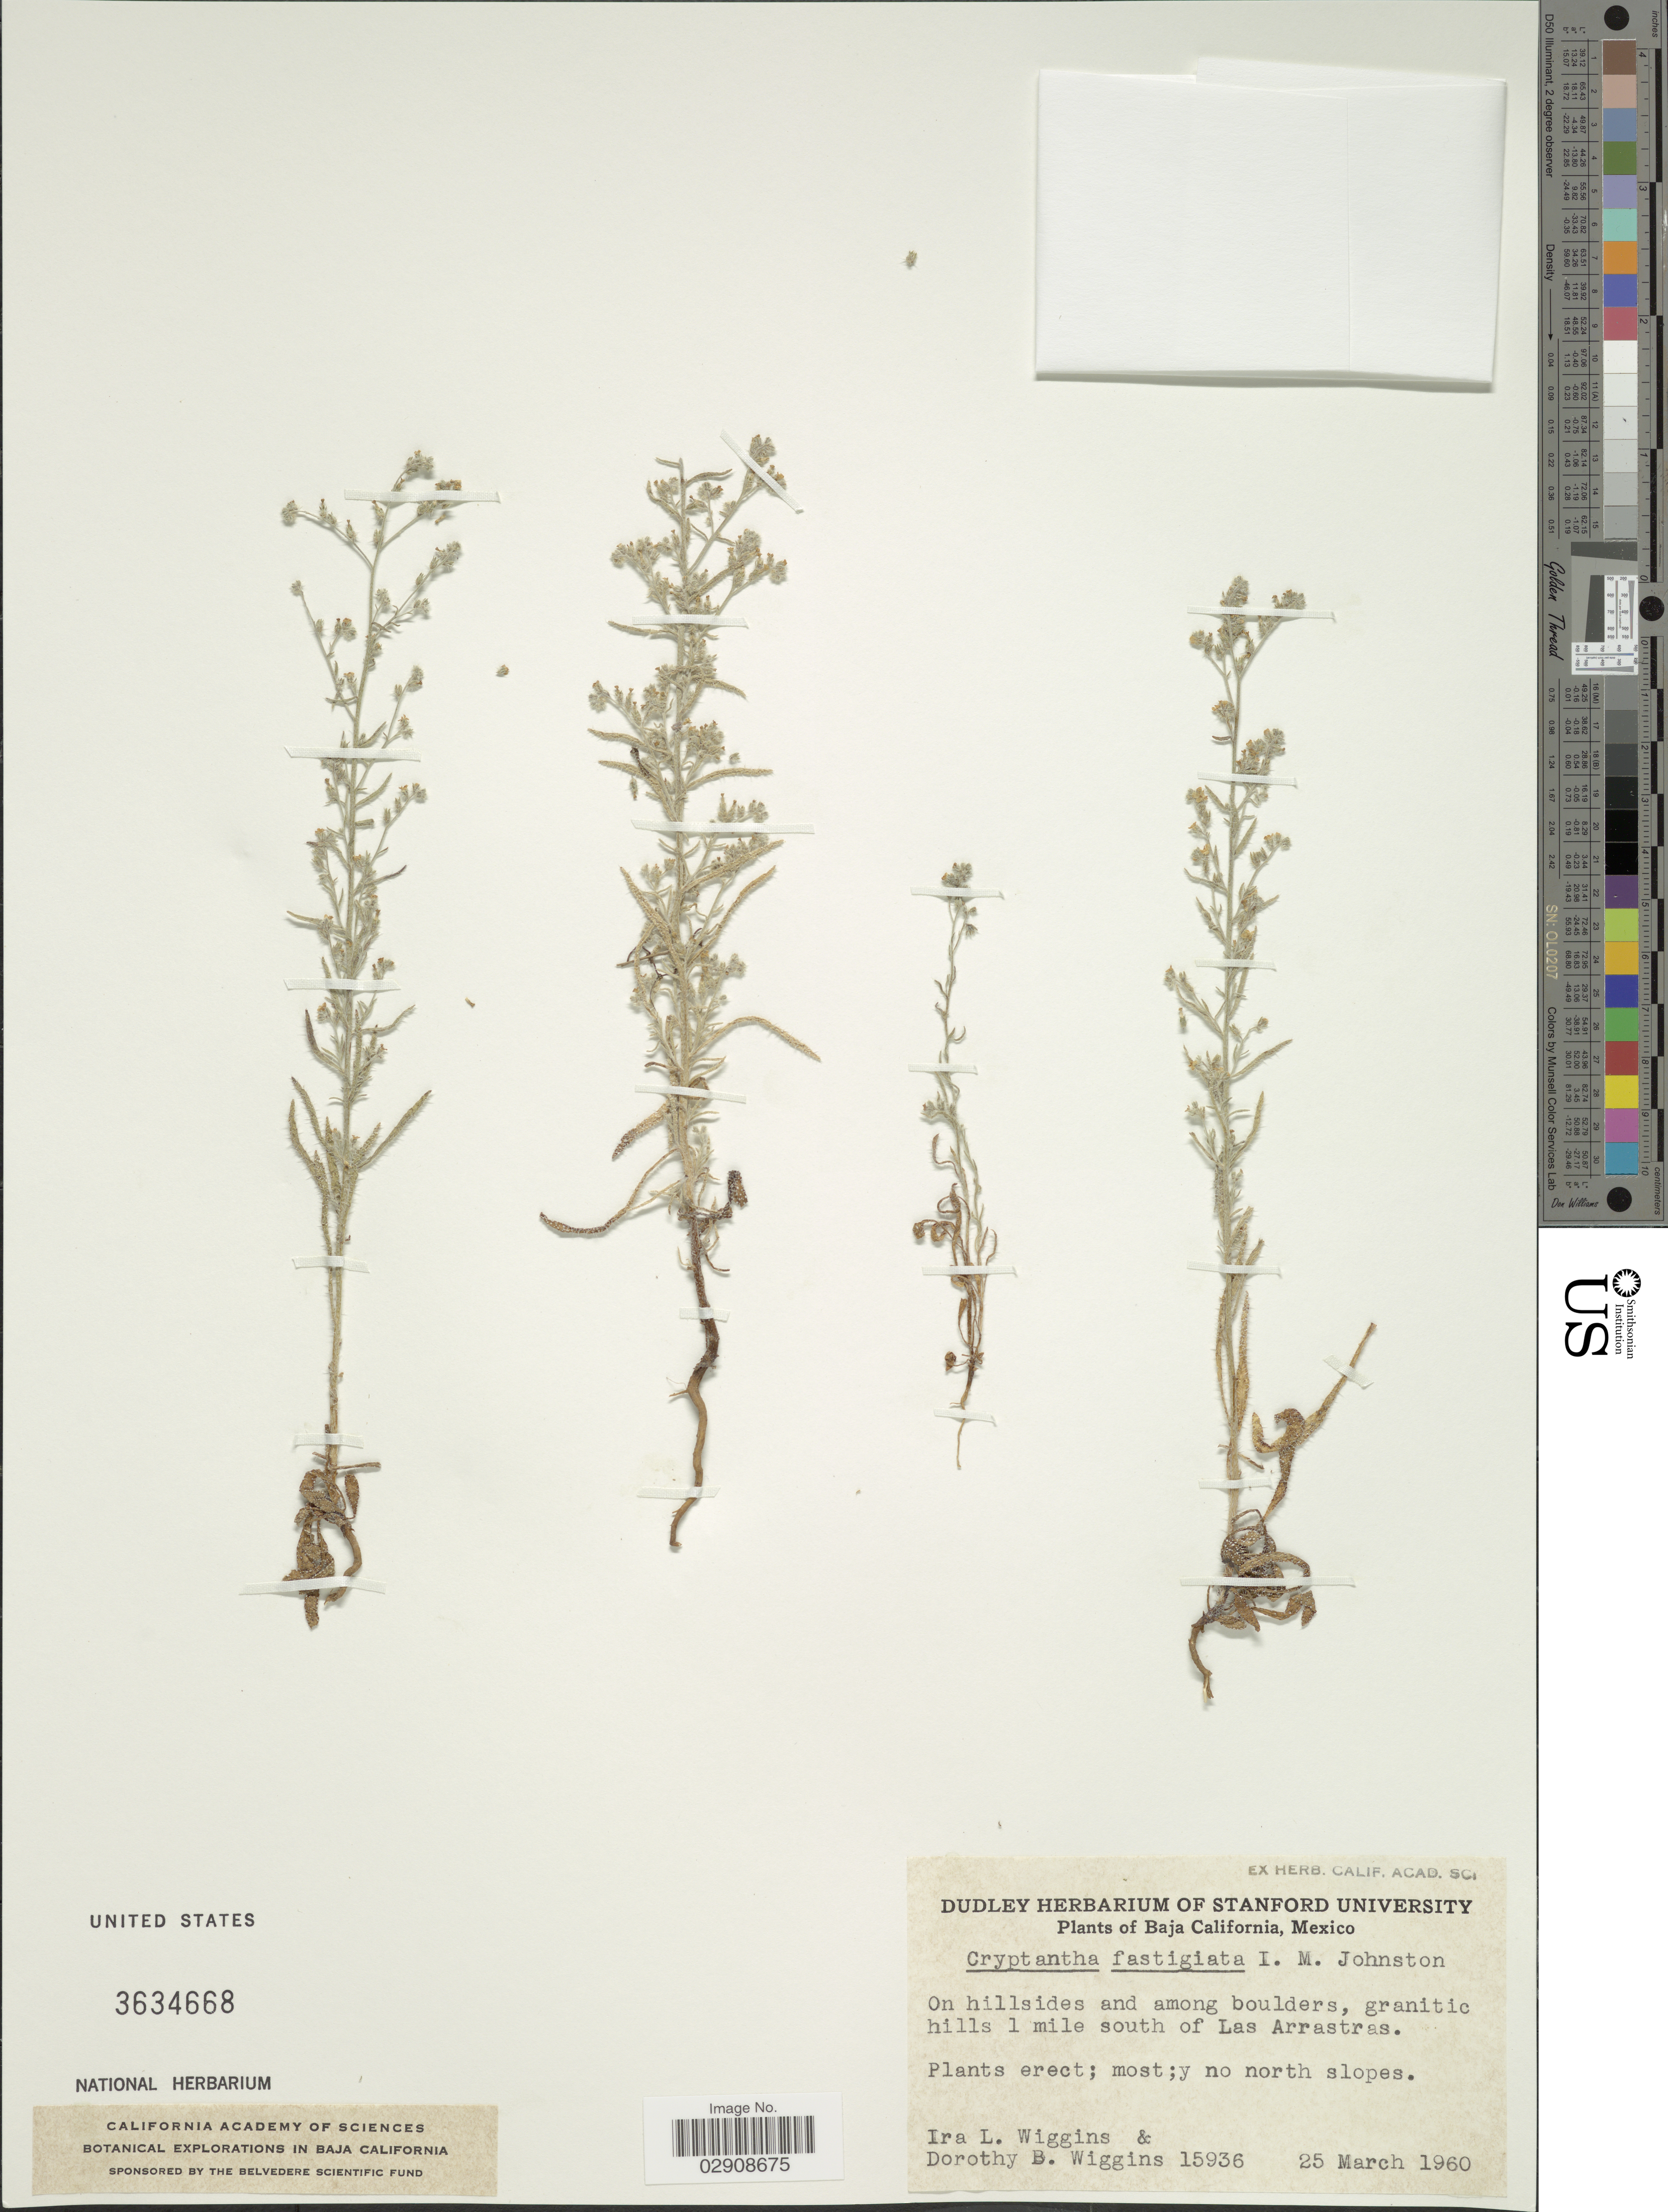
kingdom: Plantae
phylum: Tracheophyta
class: Magnoliopsida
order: Boraginales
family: Boraginaceae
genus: Cryptantha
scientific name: Cryptantha fastigiata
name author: I.M. Johnst.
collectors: I. L. Wiggins & D. B. Wiggins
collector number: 15936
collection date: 1960-03-25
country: Mexico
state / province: Baja California Norte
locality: On hillsides and among boulders, granitic hilla 1 mile south of Las Arrastras.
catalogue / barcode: US 3634668